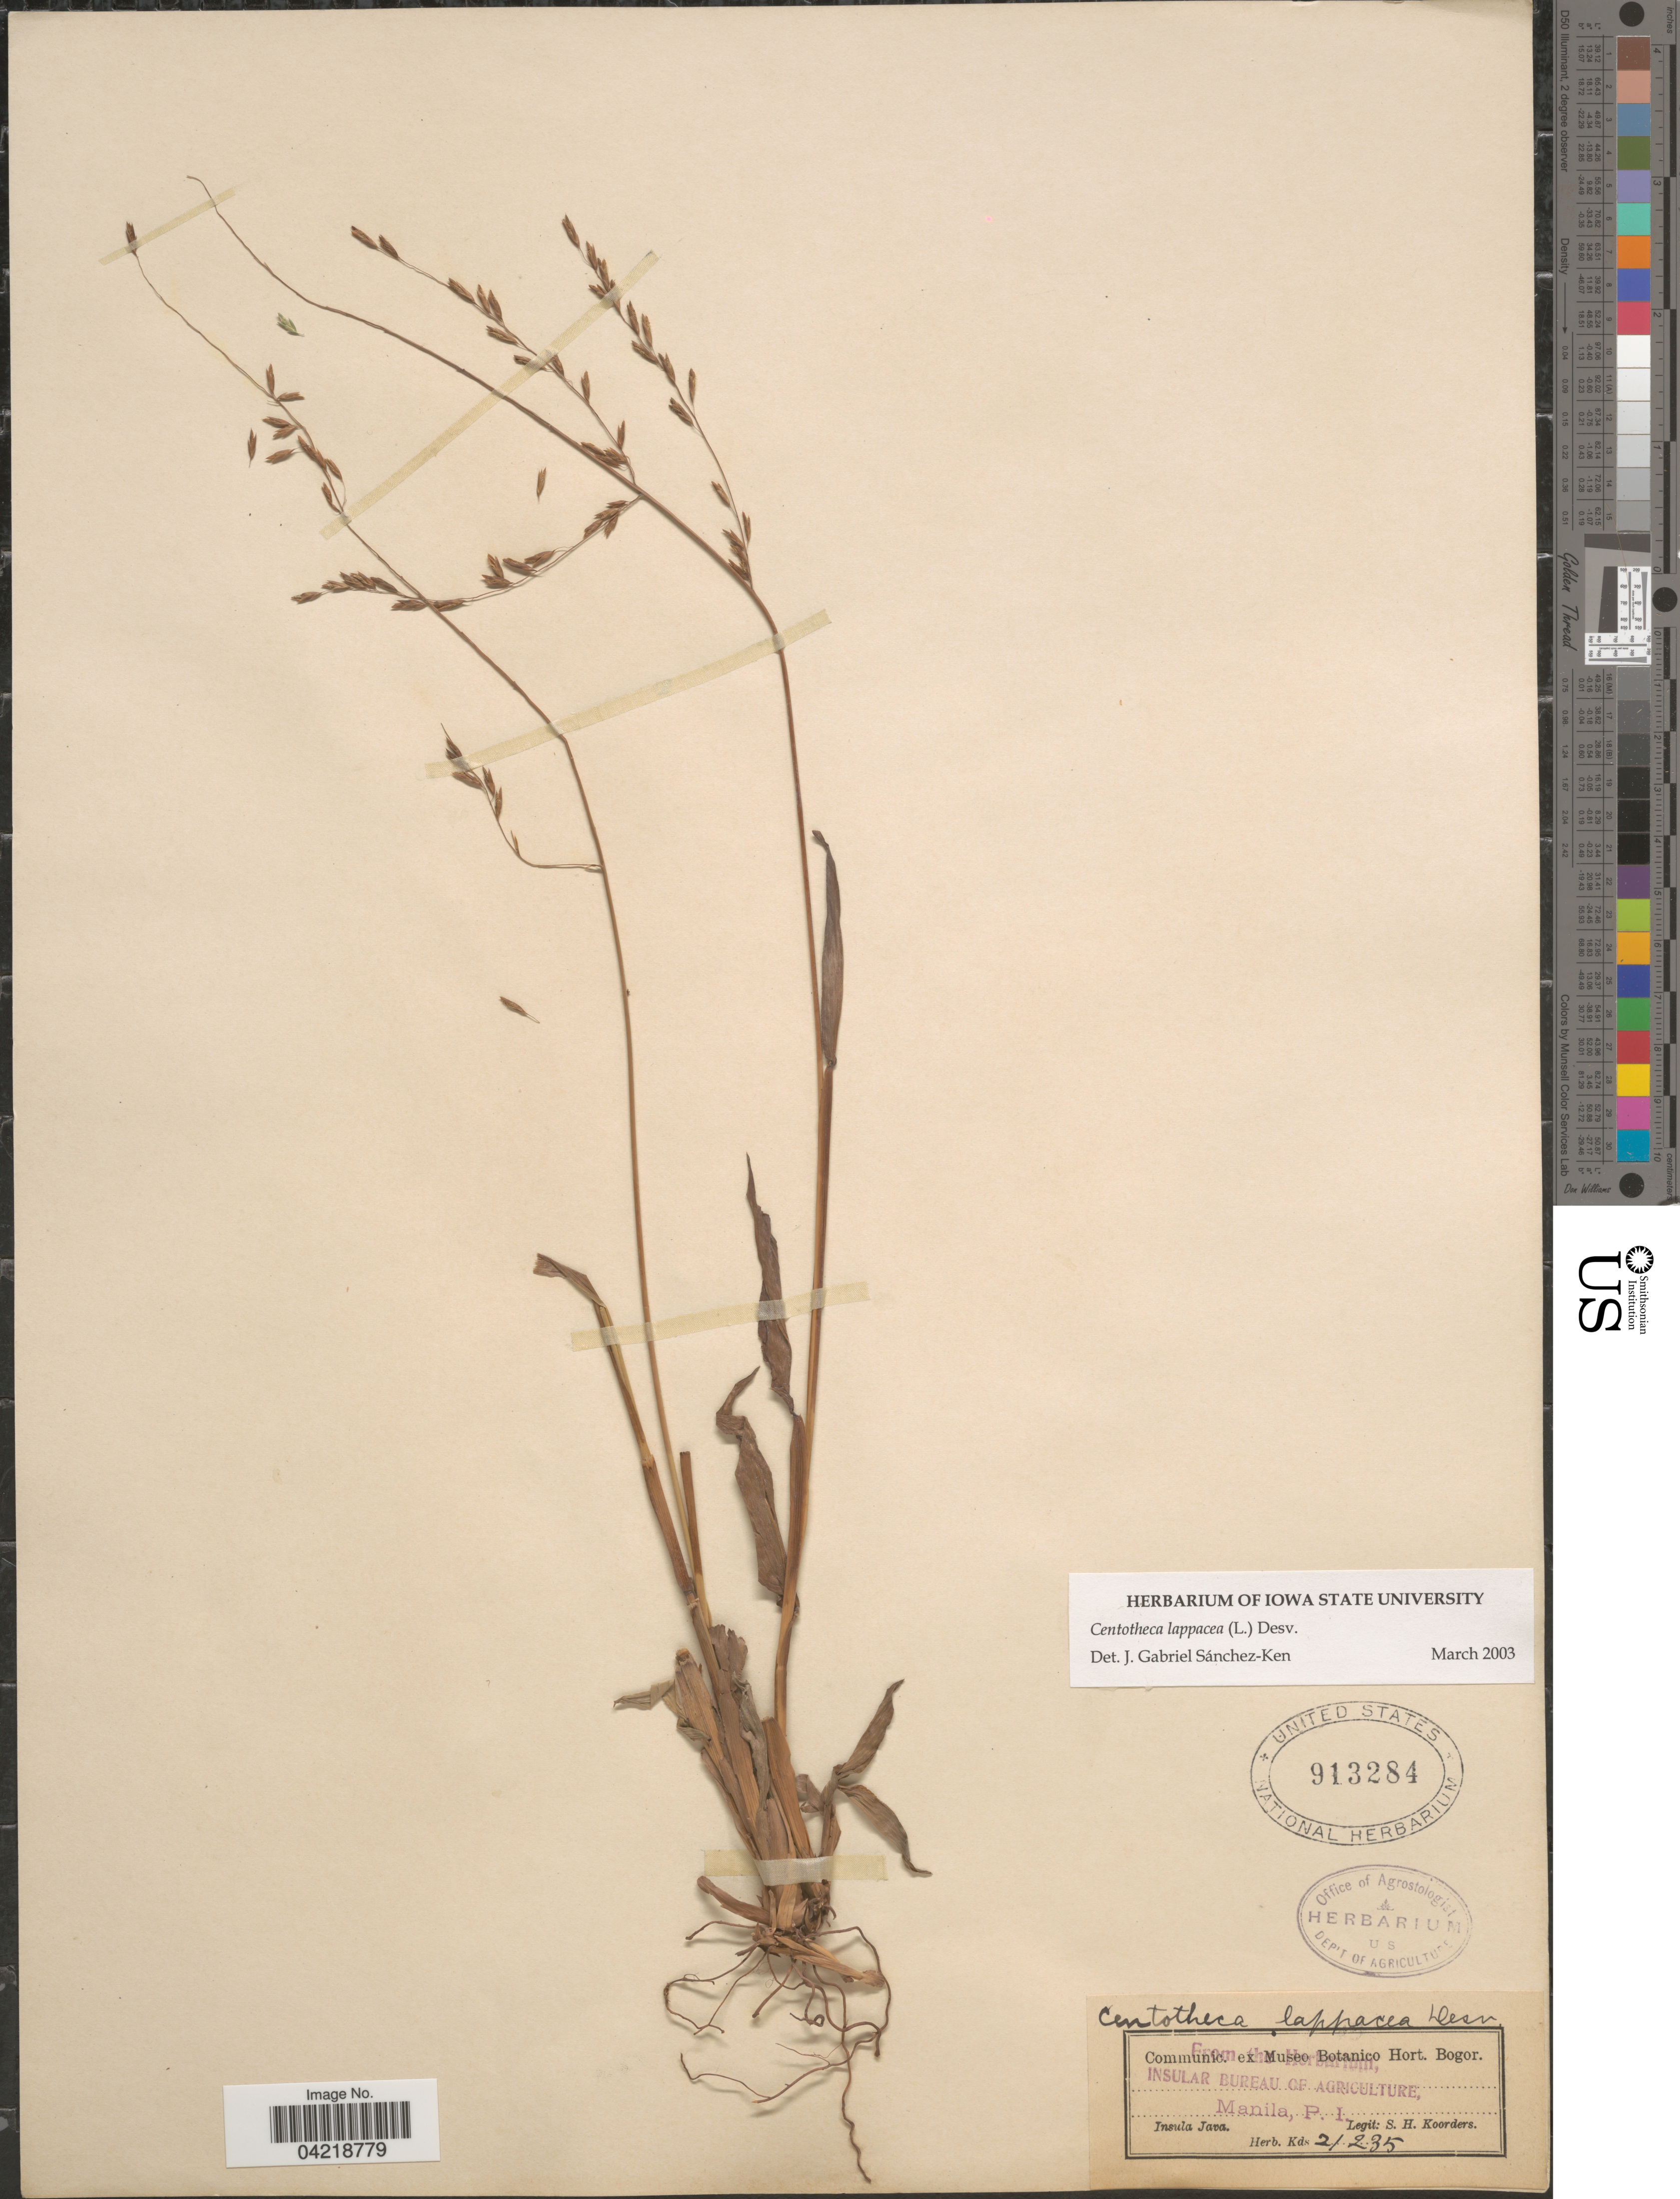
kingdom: Plantae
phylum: Tracheophyta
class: Liliopsida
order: Poales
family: Poaceae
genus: Centotheca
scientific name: Centotheca lappacea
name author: (L.) Desv.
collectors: S. H. Koorders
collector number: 21235?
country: Indonesia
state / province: Java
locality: Insula Java.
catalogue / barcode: US 913284